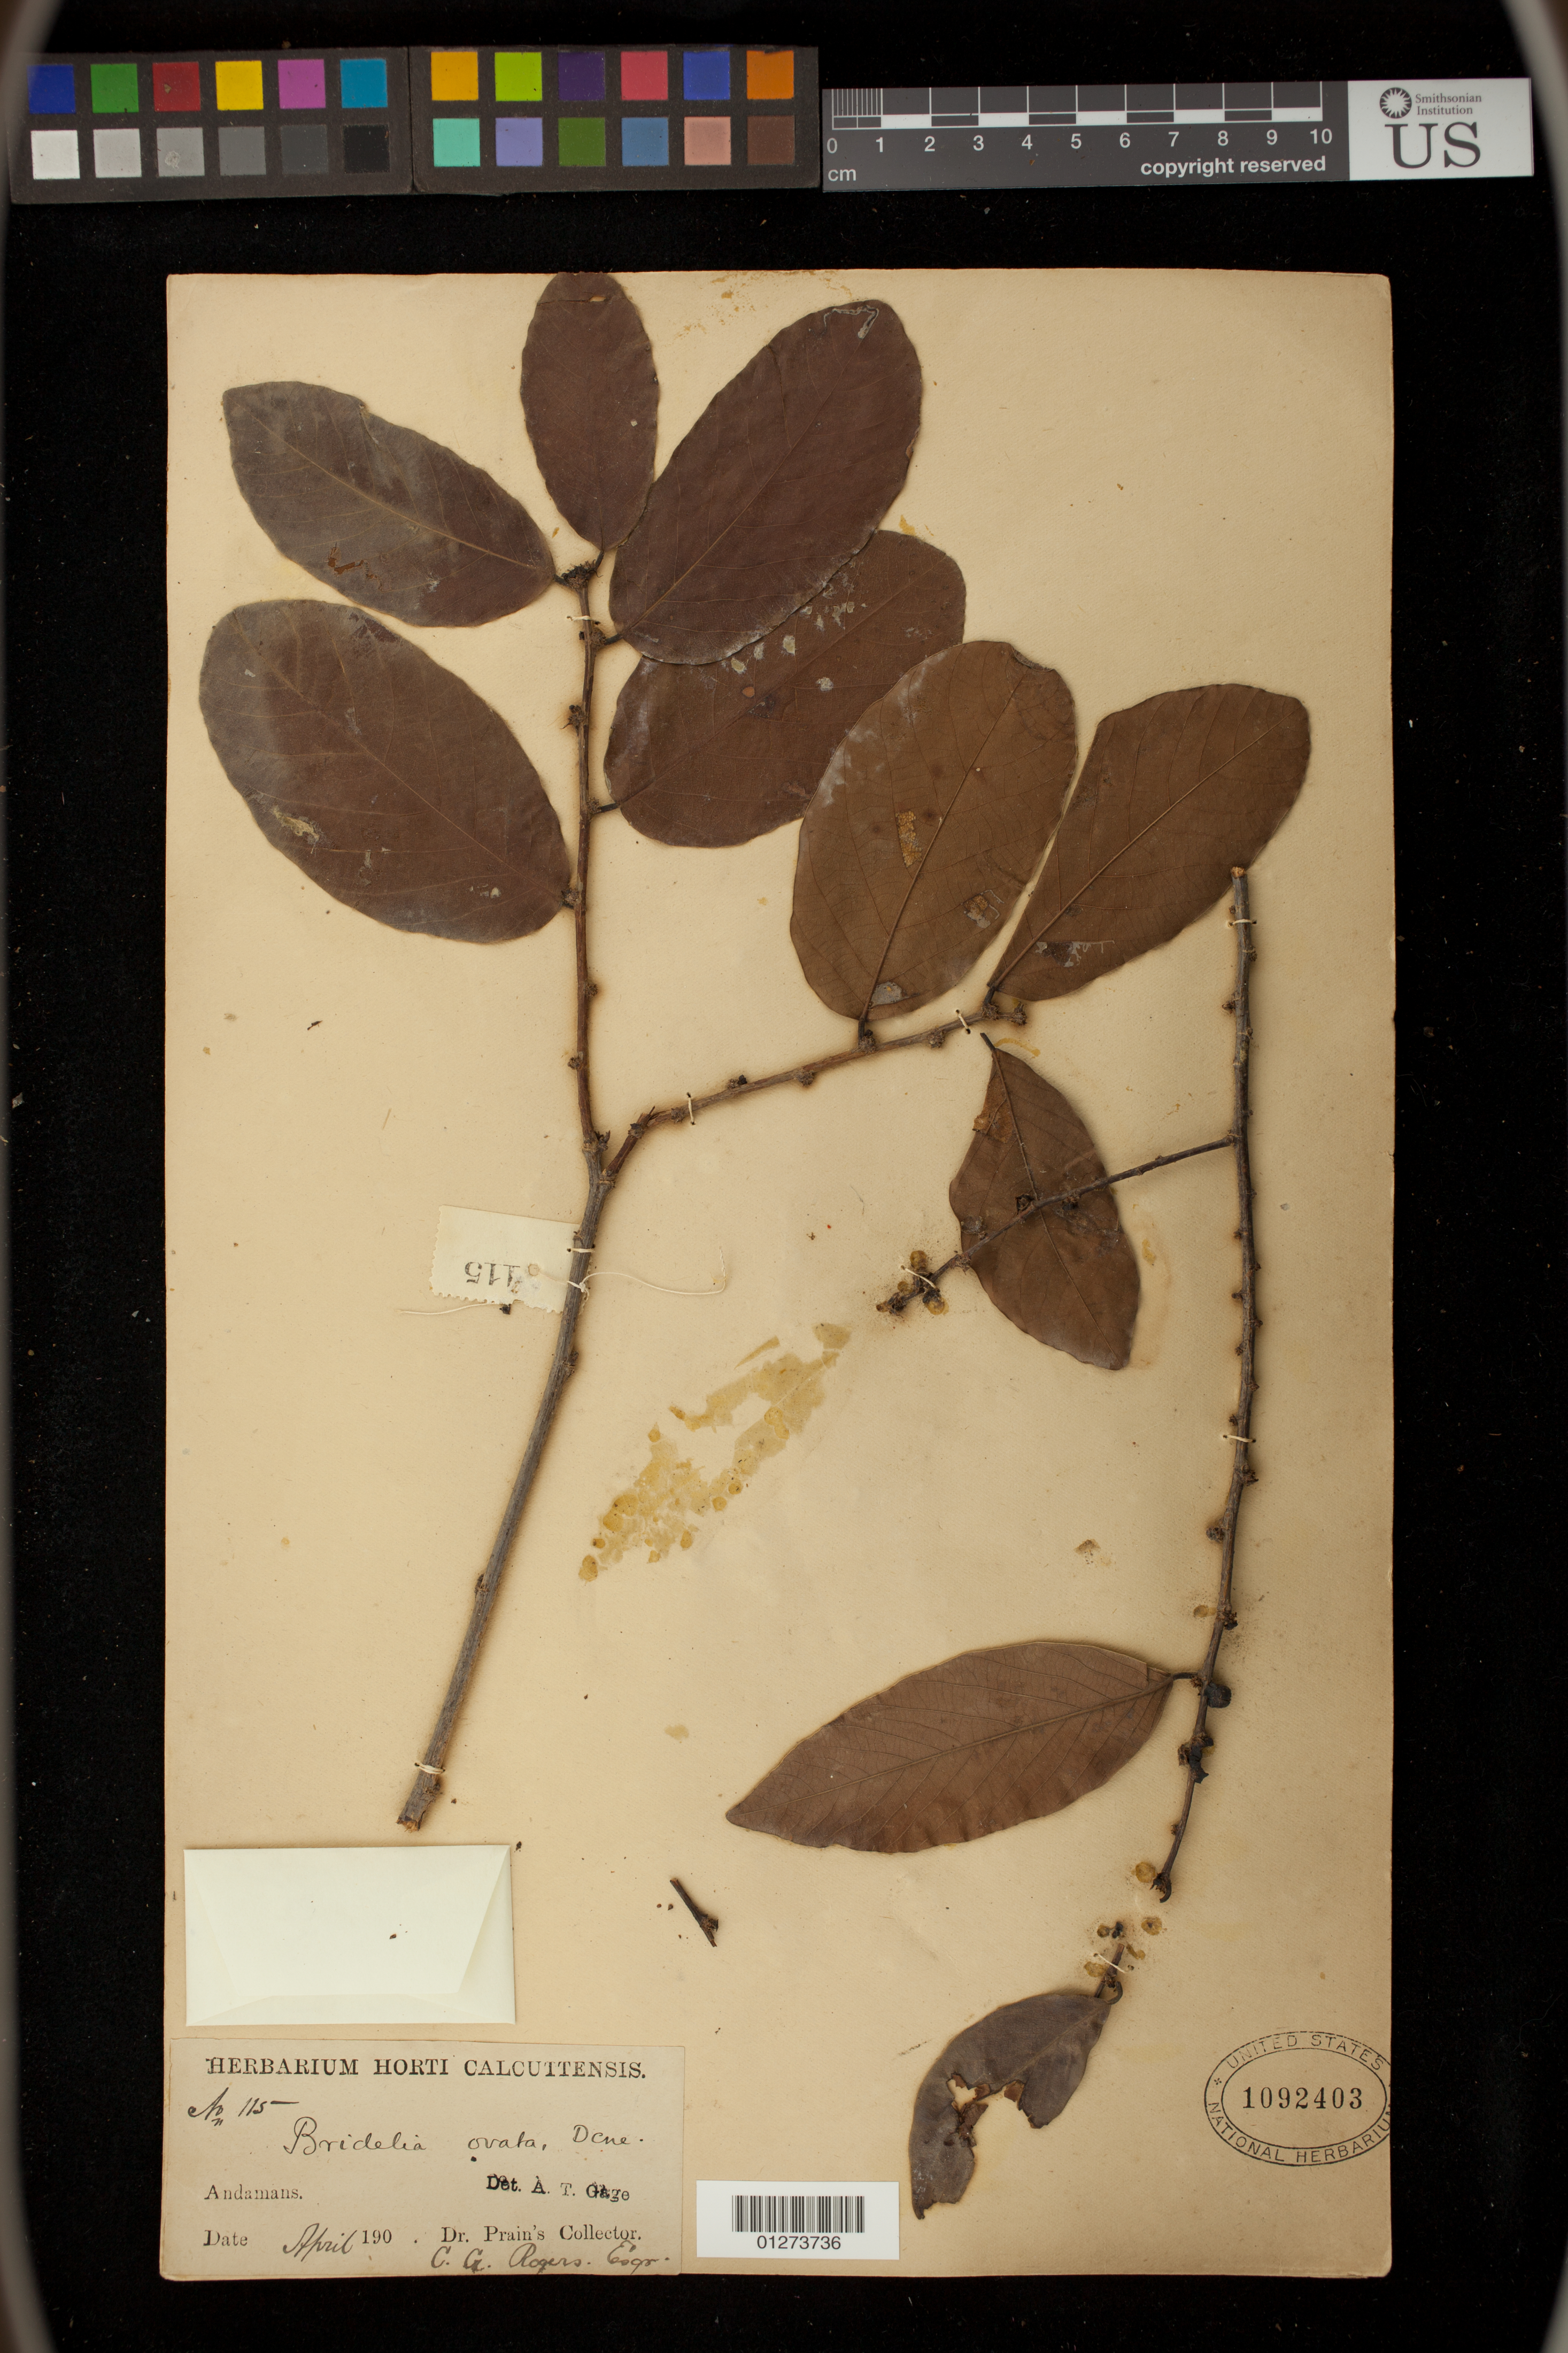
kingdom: Plantae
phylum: Tracheophyta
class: Magnoliopsida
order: Malpighiales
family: Phyllanthaceae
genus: Bridelia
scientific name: Bridelia ovata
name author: Decne.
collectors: Dr. Prain's collector & C. Rogers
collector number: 115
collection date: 1900-04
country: India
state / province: Andaman and Nicobar Islands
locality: Andamans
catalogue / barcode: US 1092403